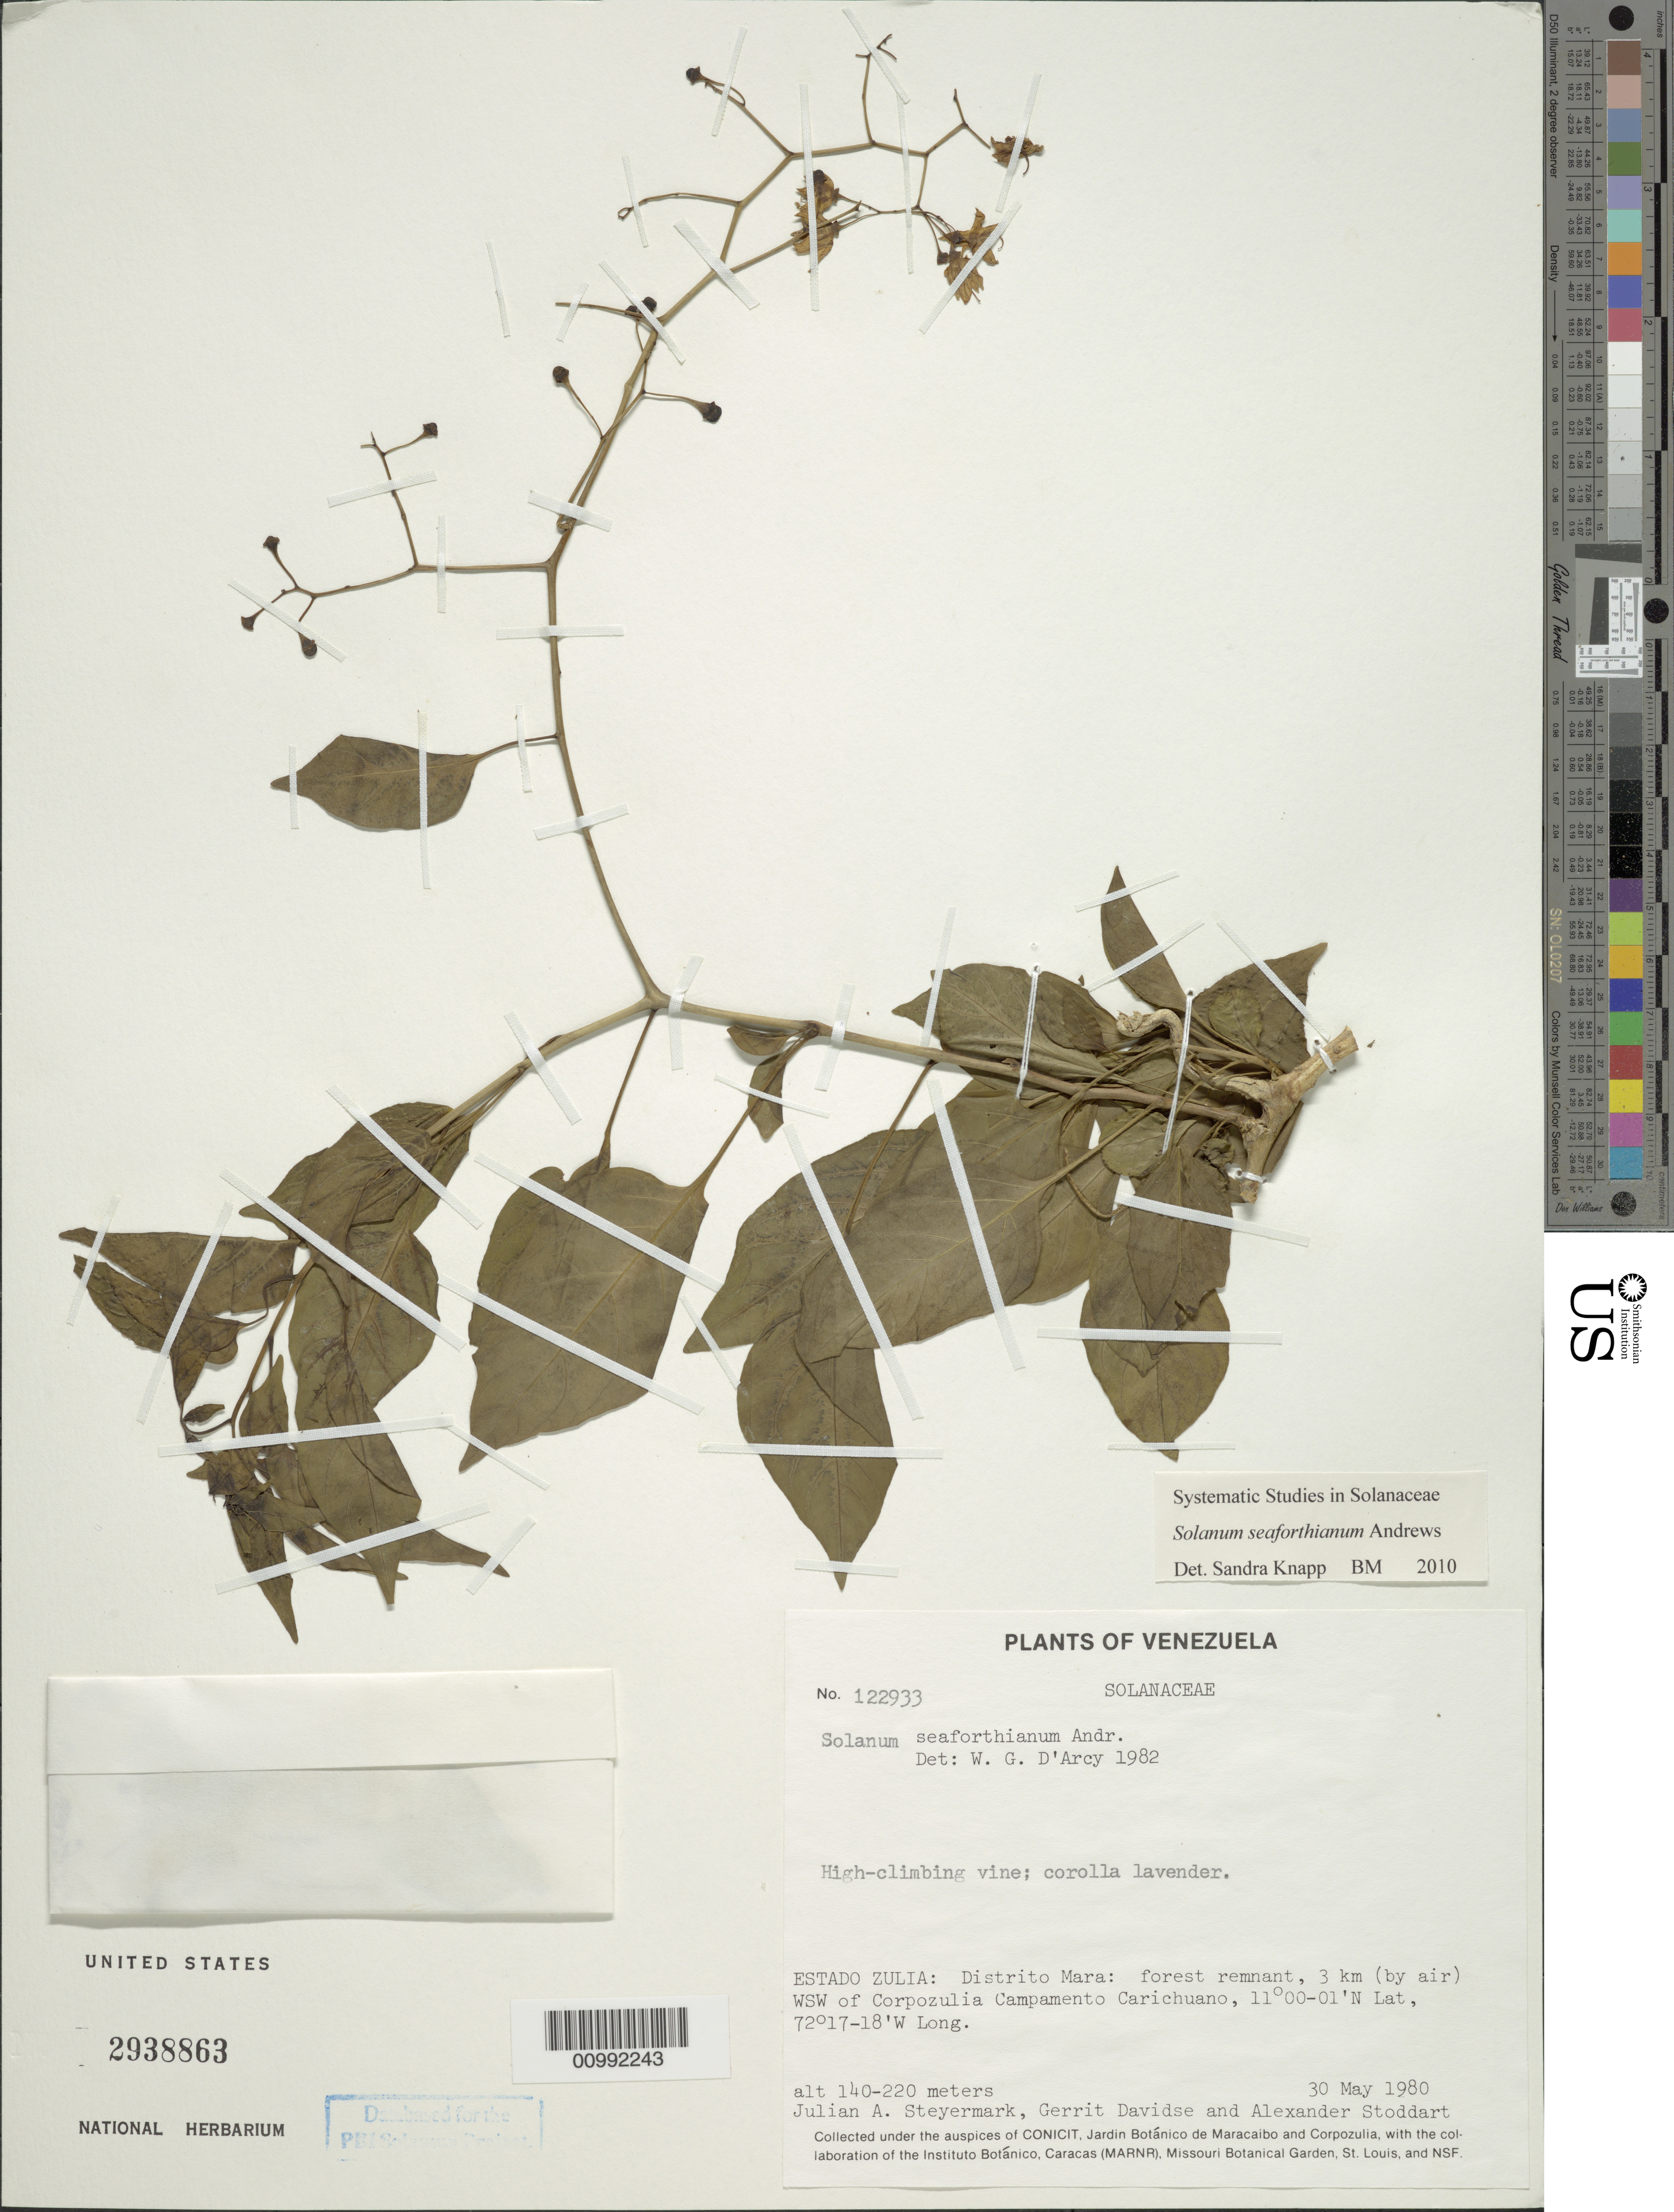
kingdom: Plantae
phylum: Tracheophyta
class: Magnoliopsida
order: Solanales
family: Solanaceae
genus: Solanum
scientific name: Solanum seaforthianum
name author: Andrews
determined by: Knapp, S. D.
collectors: J. Steyermark, G. Davidse & A. Stoddart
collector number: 122933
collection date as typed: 30 May 1980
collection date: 1980-05-30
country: Venezuela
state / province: Zulia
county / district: Mara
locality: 3 km by air WSW of Corpozulia Campamento Carichuano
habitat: forest remnant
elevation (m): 140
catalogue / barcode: US 2938863